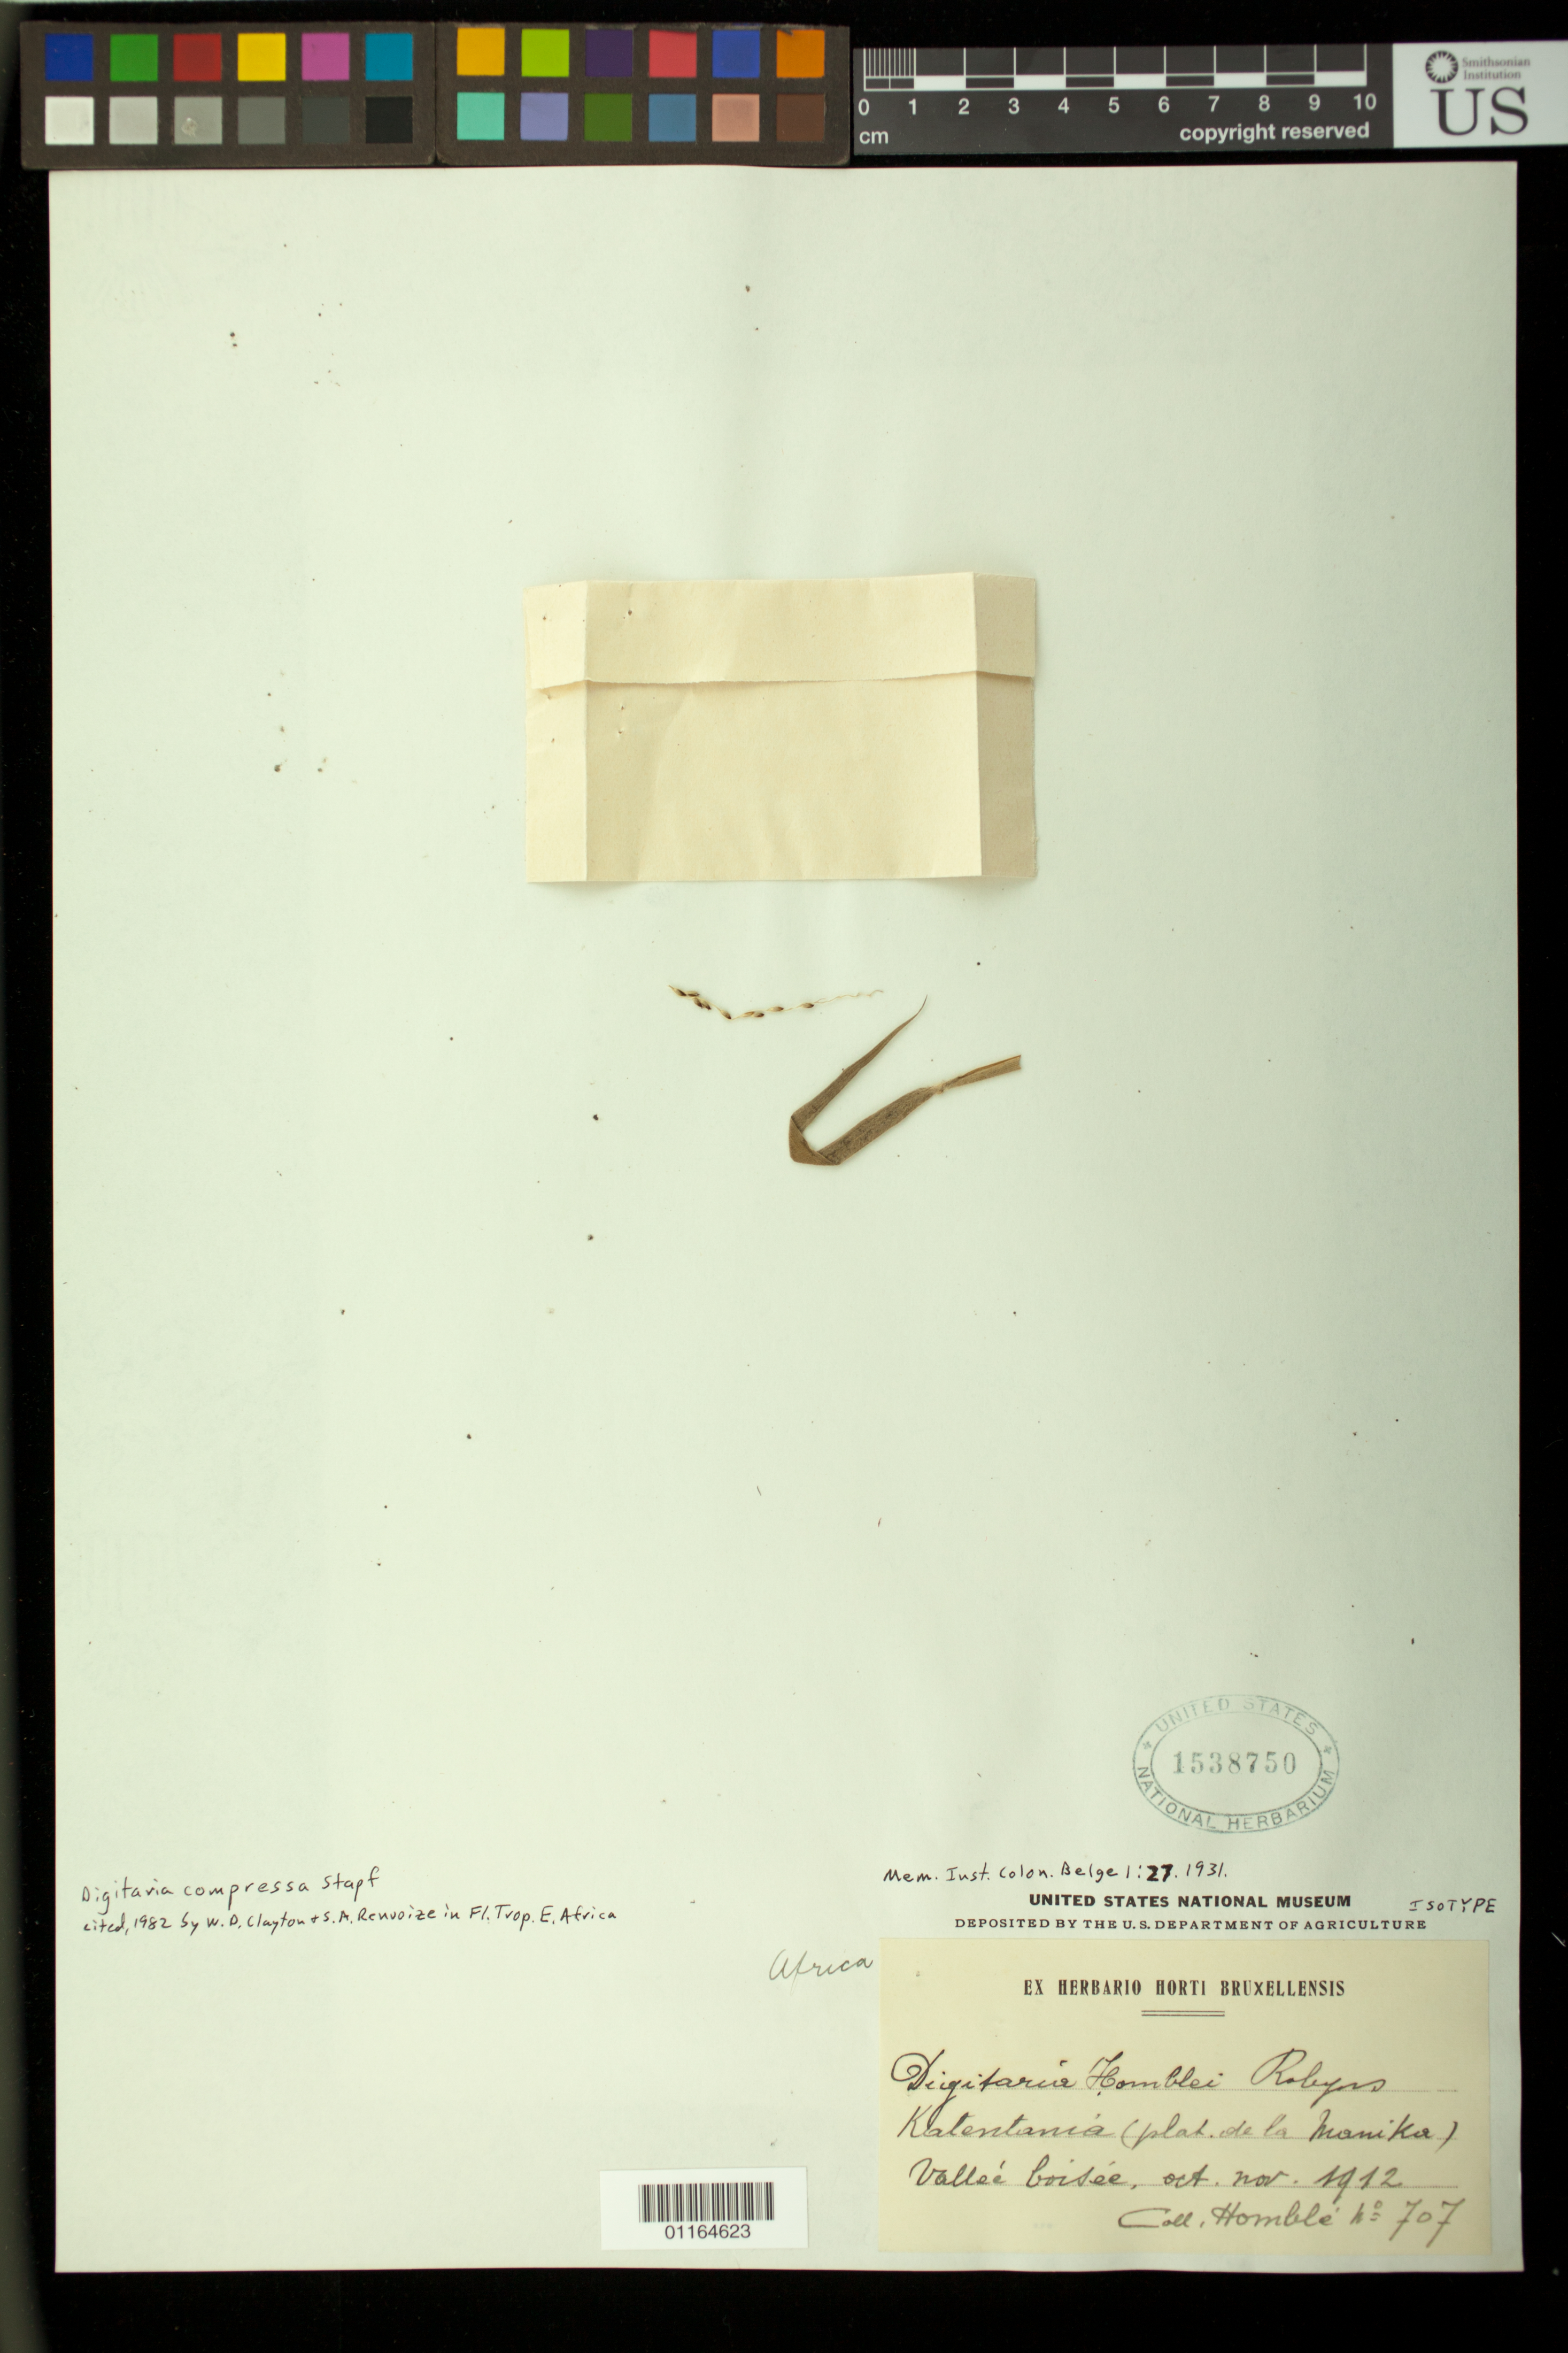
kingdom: Plantae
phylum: Tracheophyta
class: Liliopsida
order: Poales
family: Poaceae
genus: Digitaria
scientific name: Digitaria homblei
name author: Robyns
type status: Type Collection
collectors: H. Homblé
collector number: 707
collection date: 1912-10/1912-11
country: Congo, Democratic Republic of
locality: Belgian Congo, Katentania, plat. de la Manika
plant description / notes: Fragmentary material of type specimen ex herb. Brussels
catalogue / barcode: US 1538750